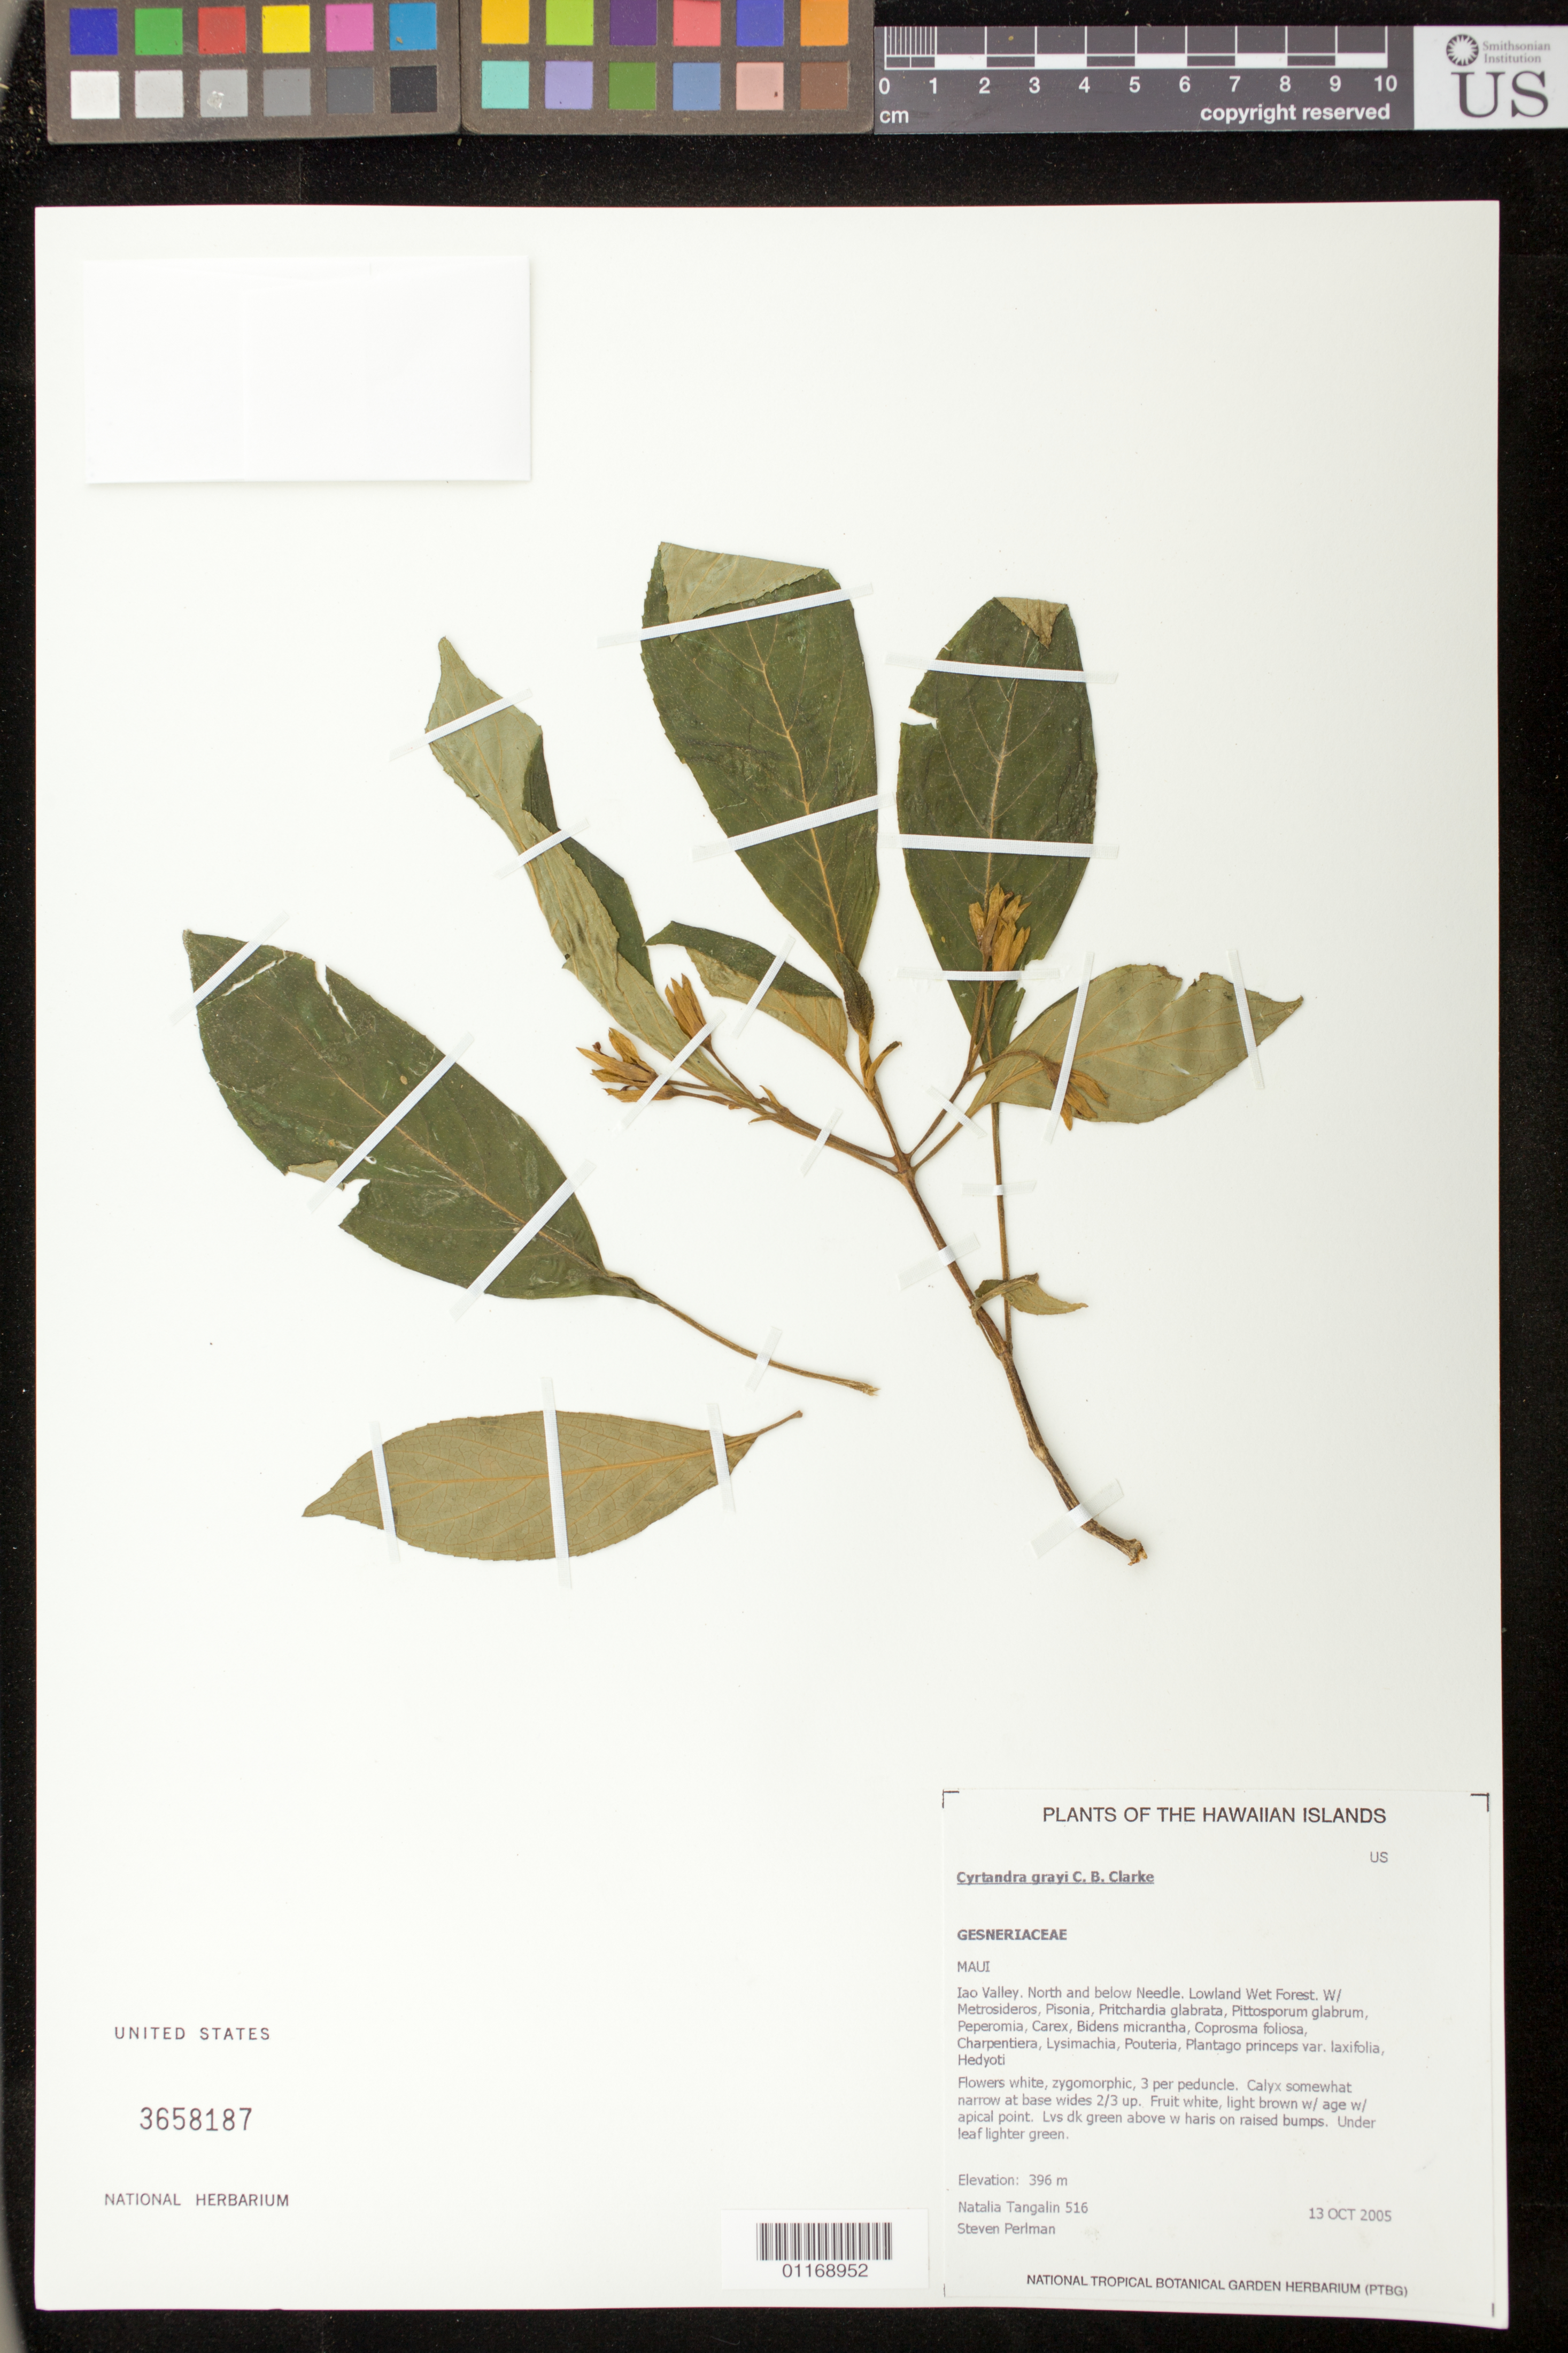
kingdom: Plantae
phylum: Tracheophyta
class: Magnoliopsida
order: Lamiales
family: Gesneriaceae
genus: Cyrtandra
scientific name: Cyrtandra grayi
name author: C.B. Clarke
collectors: N. Tangalin & S. P. Perlman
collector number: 516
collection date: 2005-10-13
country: United States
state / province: Hawaii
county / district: Maui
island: Maui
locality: Iao Valley, North and below Needle.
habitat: Lowland wet forest.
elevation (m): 396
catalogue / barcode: US 3658187